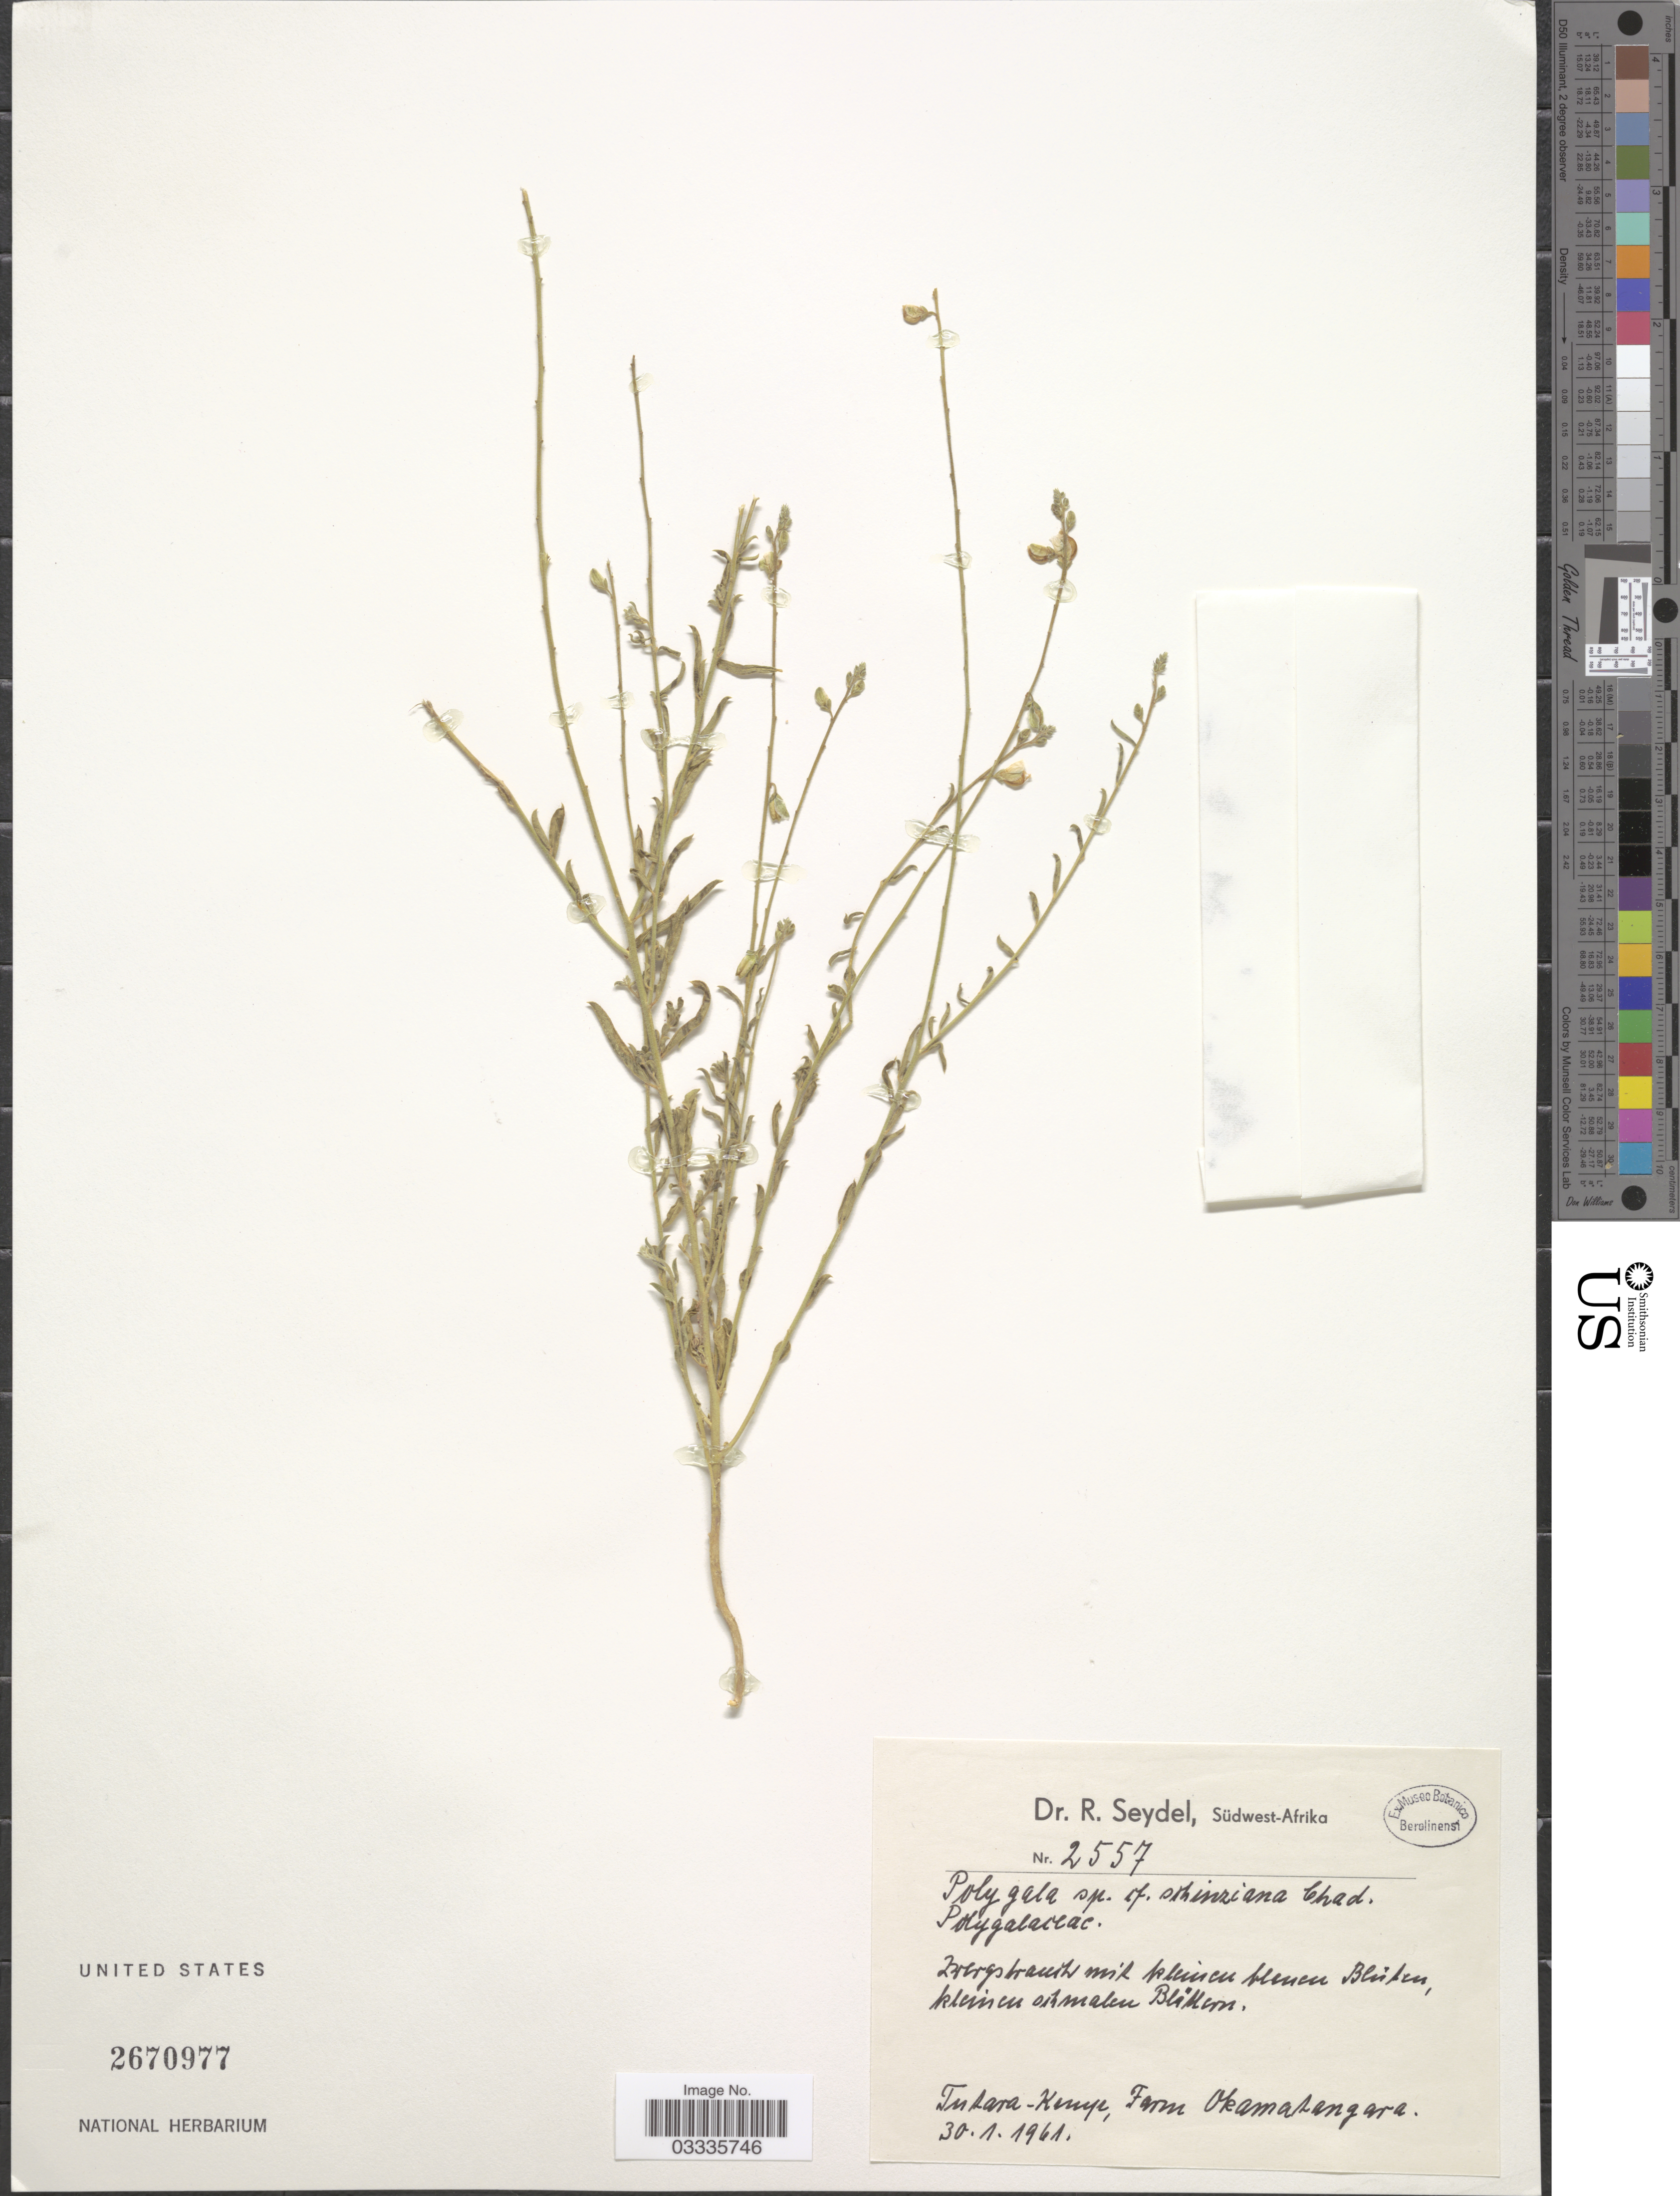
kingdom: Plantae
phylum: Tracheophyta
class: Magnoliopsida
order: Fabales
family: Polygalaceae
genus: Polygala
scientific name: Polygala schinziana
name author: Chodat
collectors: R. Seydel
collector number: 2557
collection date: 1961-01-30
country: Namibia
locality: Südwest-Afrika. Tutara-Kenge, Farm Okamatangara.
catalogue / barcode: US 2670977